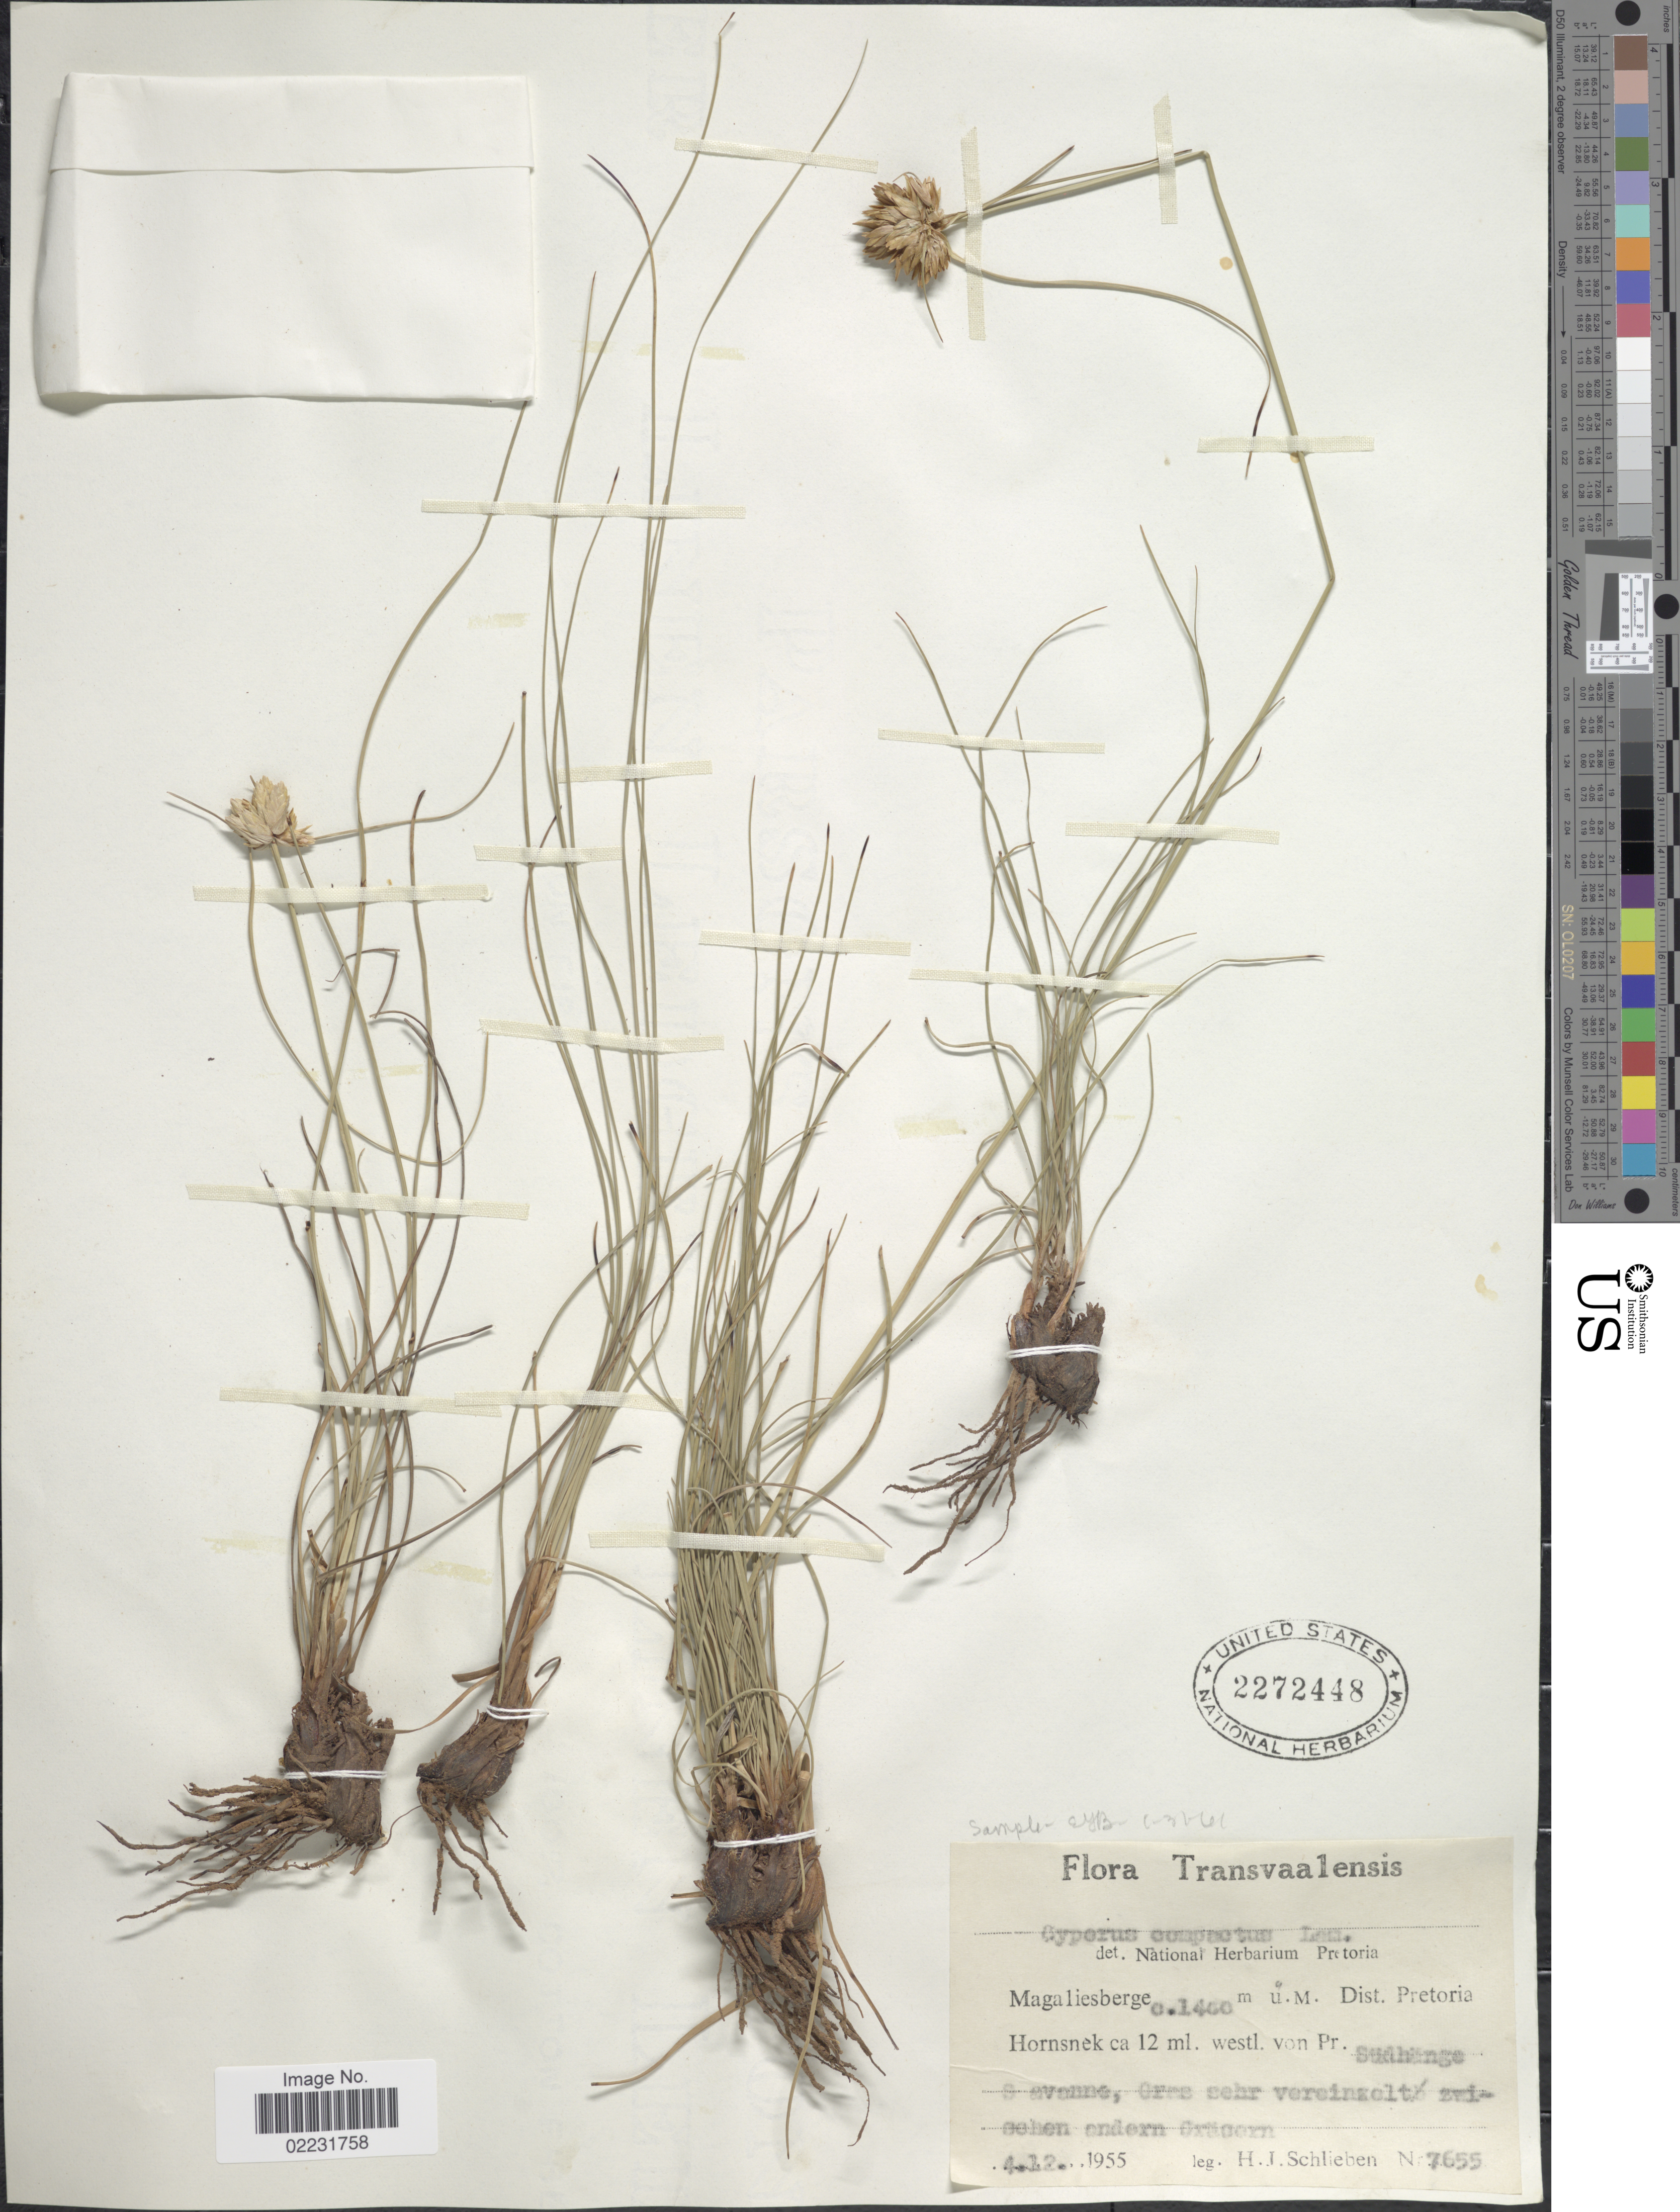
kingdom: Plantae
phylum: Tracheophyta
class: Liliopsida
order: Poales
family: Cyperaceae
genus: Cyperus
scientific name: Cyperus obtusiflorus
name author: Vahl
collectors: H. J. Schlieben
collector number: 7655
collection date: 1955-12-04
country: South Africa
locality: Transvaalensis, Magaliesberge, Dist. Pretoria, Hornsnek 12 ml. westl. von Pr.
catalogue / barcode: US 2272448